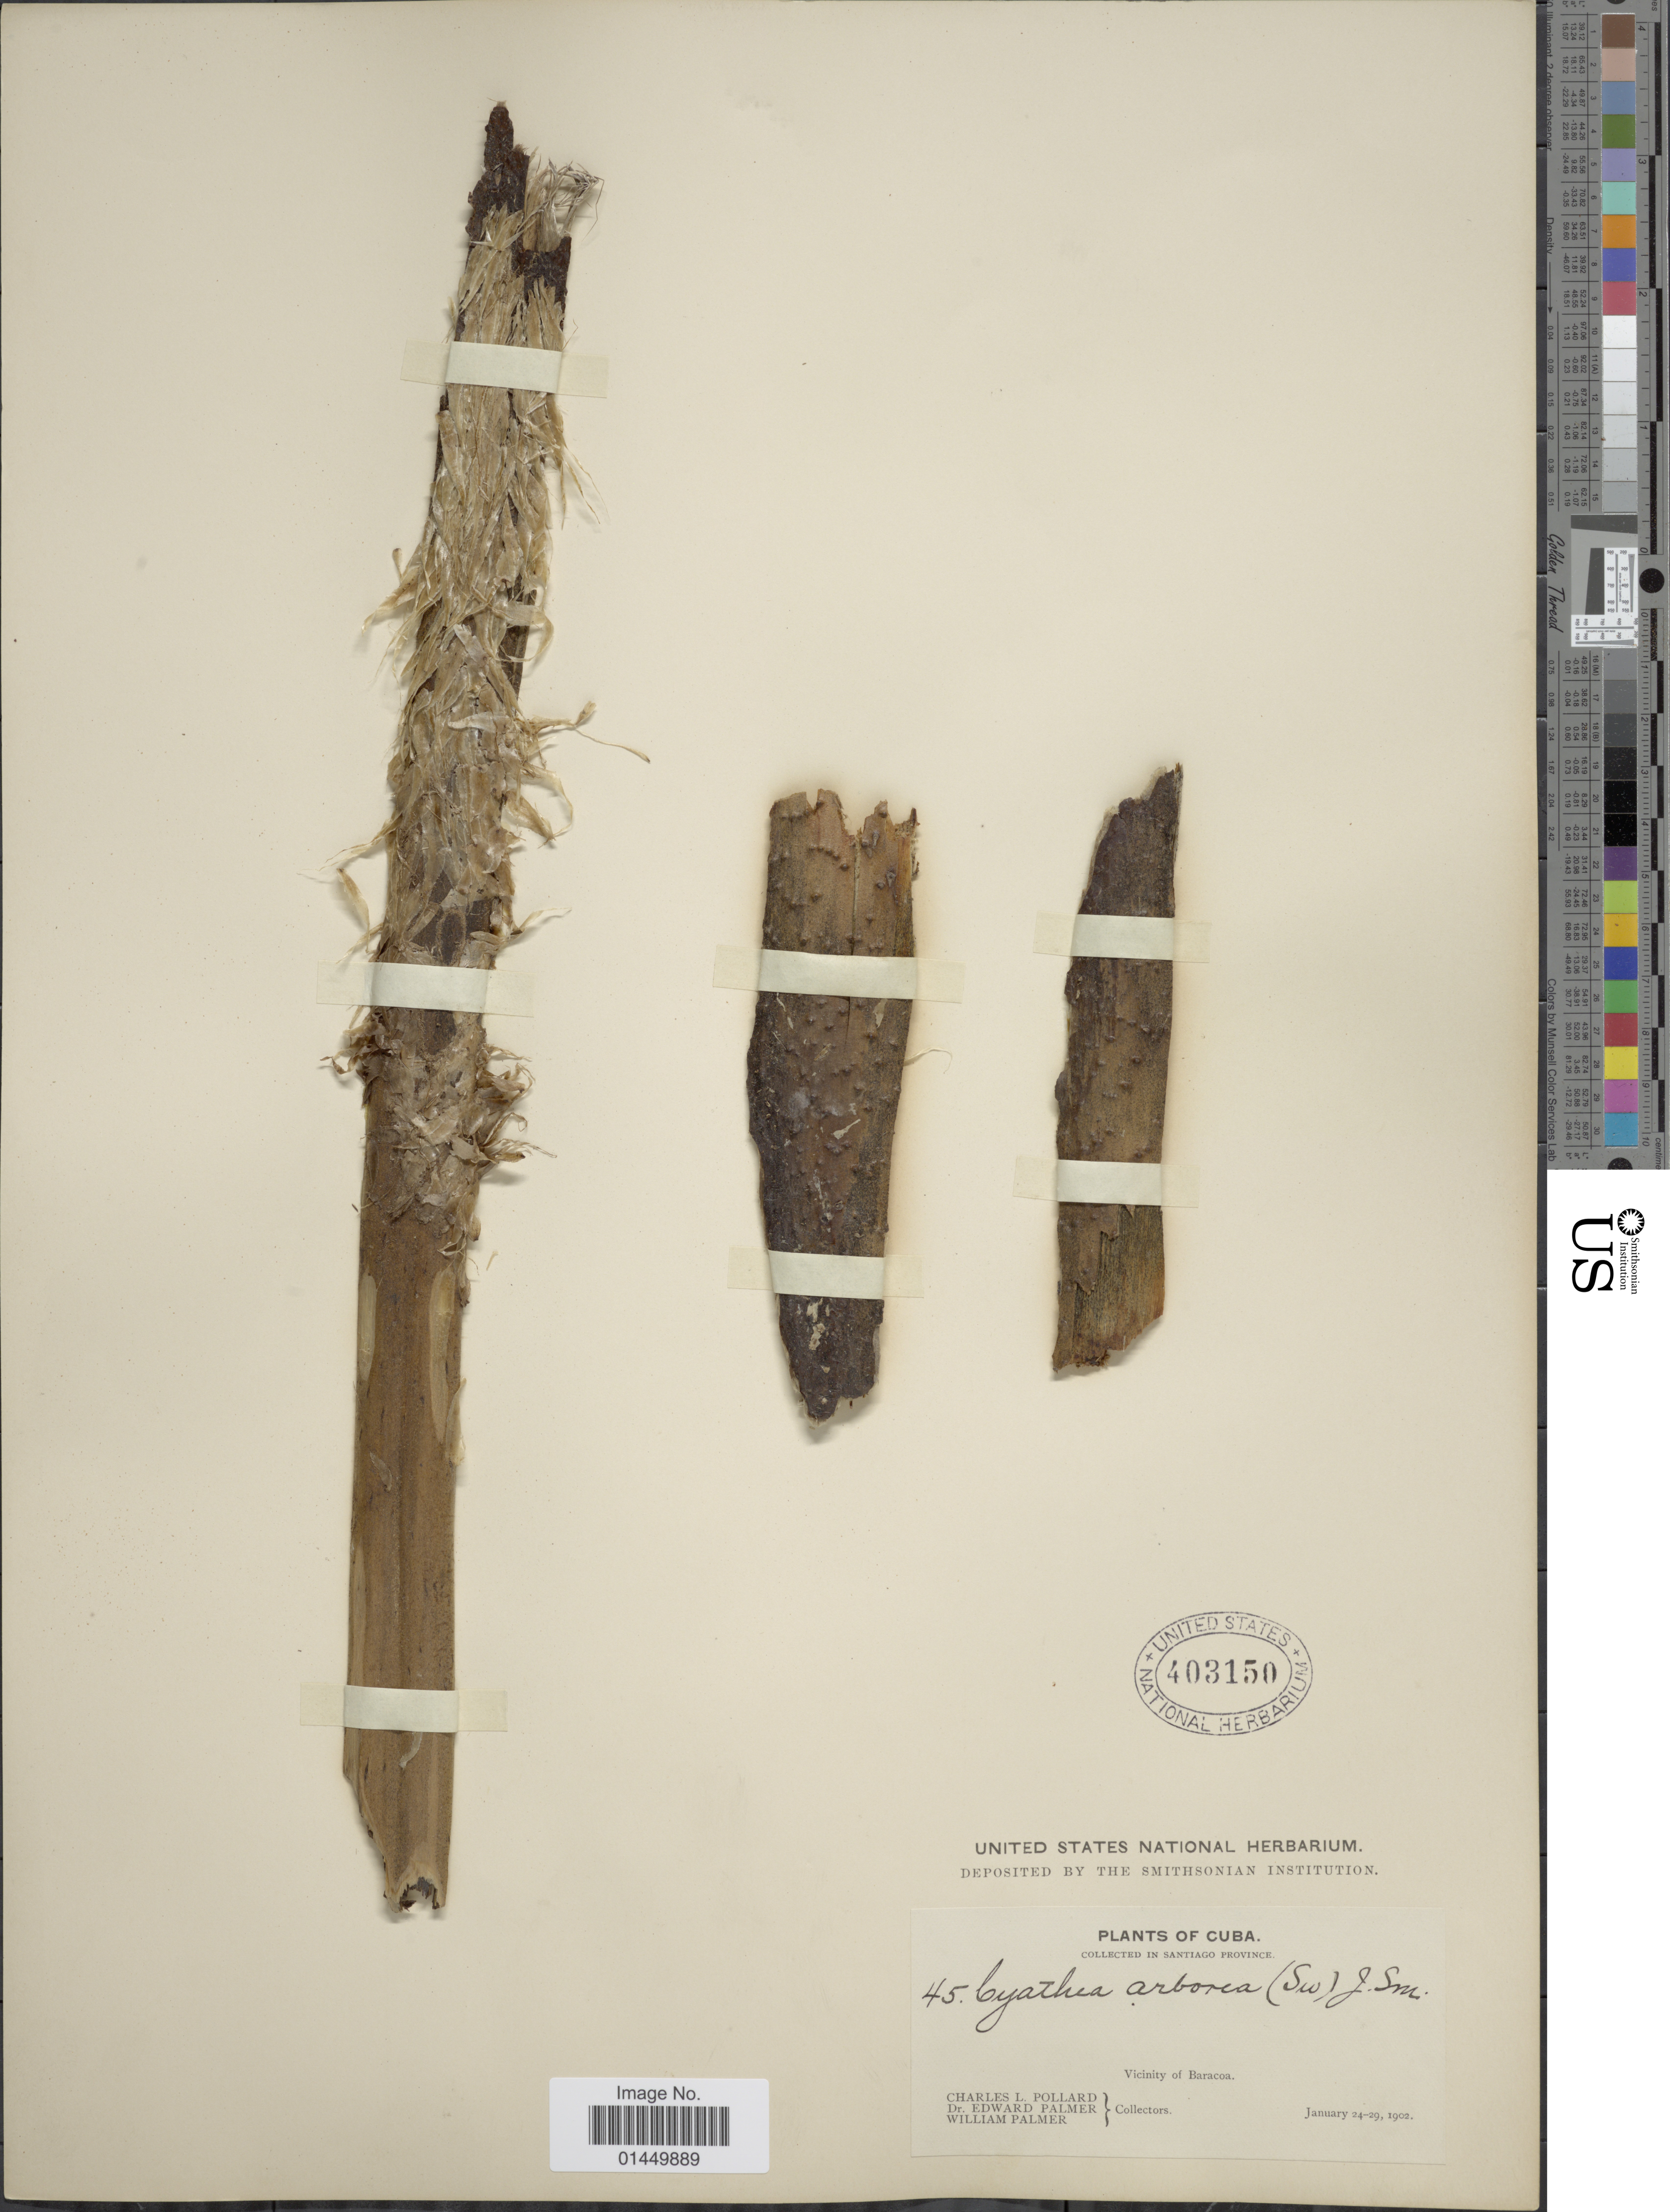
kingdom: Plantae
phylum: Tracheophyta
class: Polypodiopsida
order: Cyatheales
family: Cyatheaceae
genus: Cyathea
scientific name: Cyathea arborea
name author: (L.) Sm.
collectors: C. L. Pollard, E. Palmer & W. Palmer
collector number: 45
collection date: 1902-01-24/1902-01-29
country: Cuba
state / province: Santiago de Cuba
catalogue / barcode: US 403150